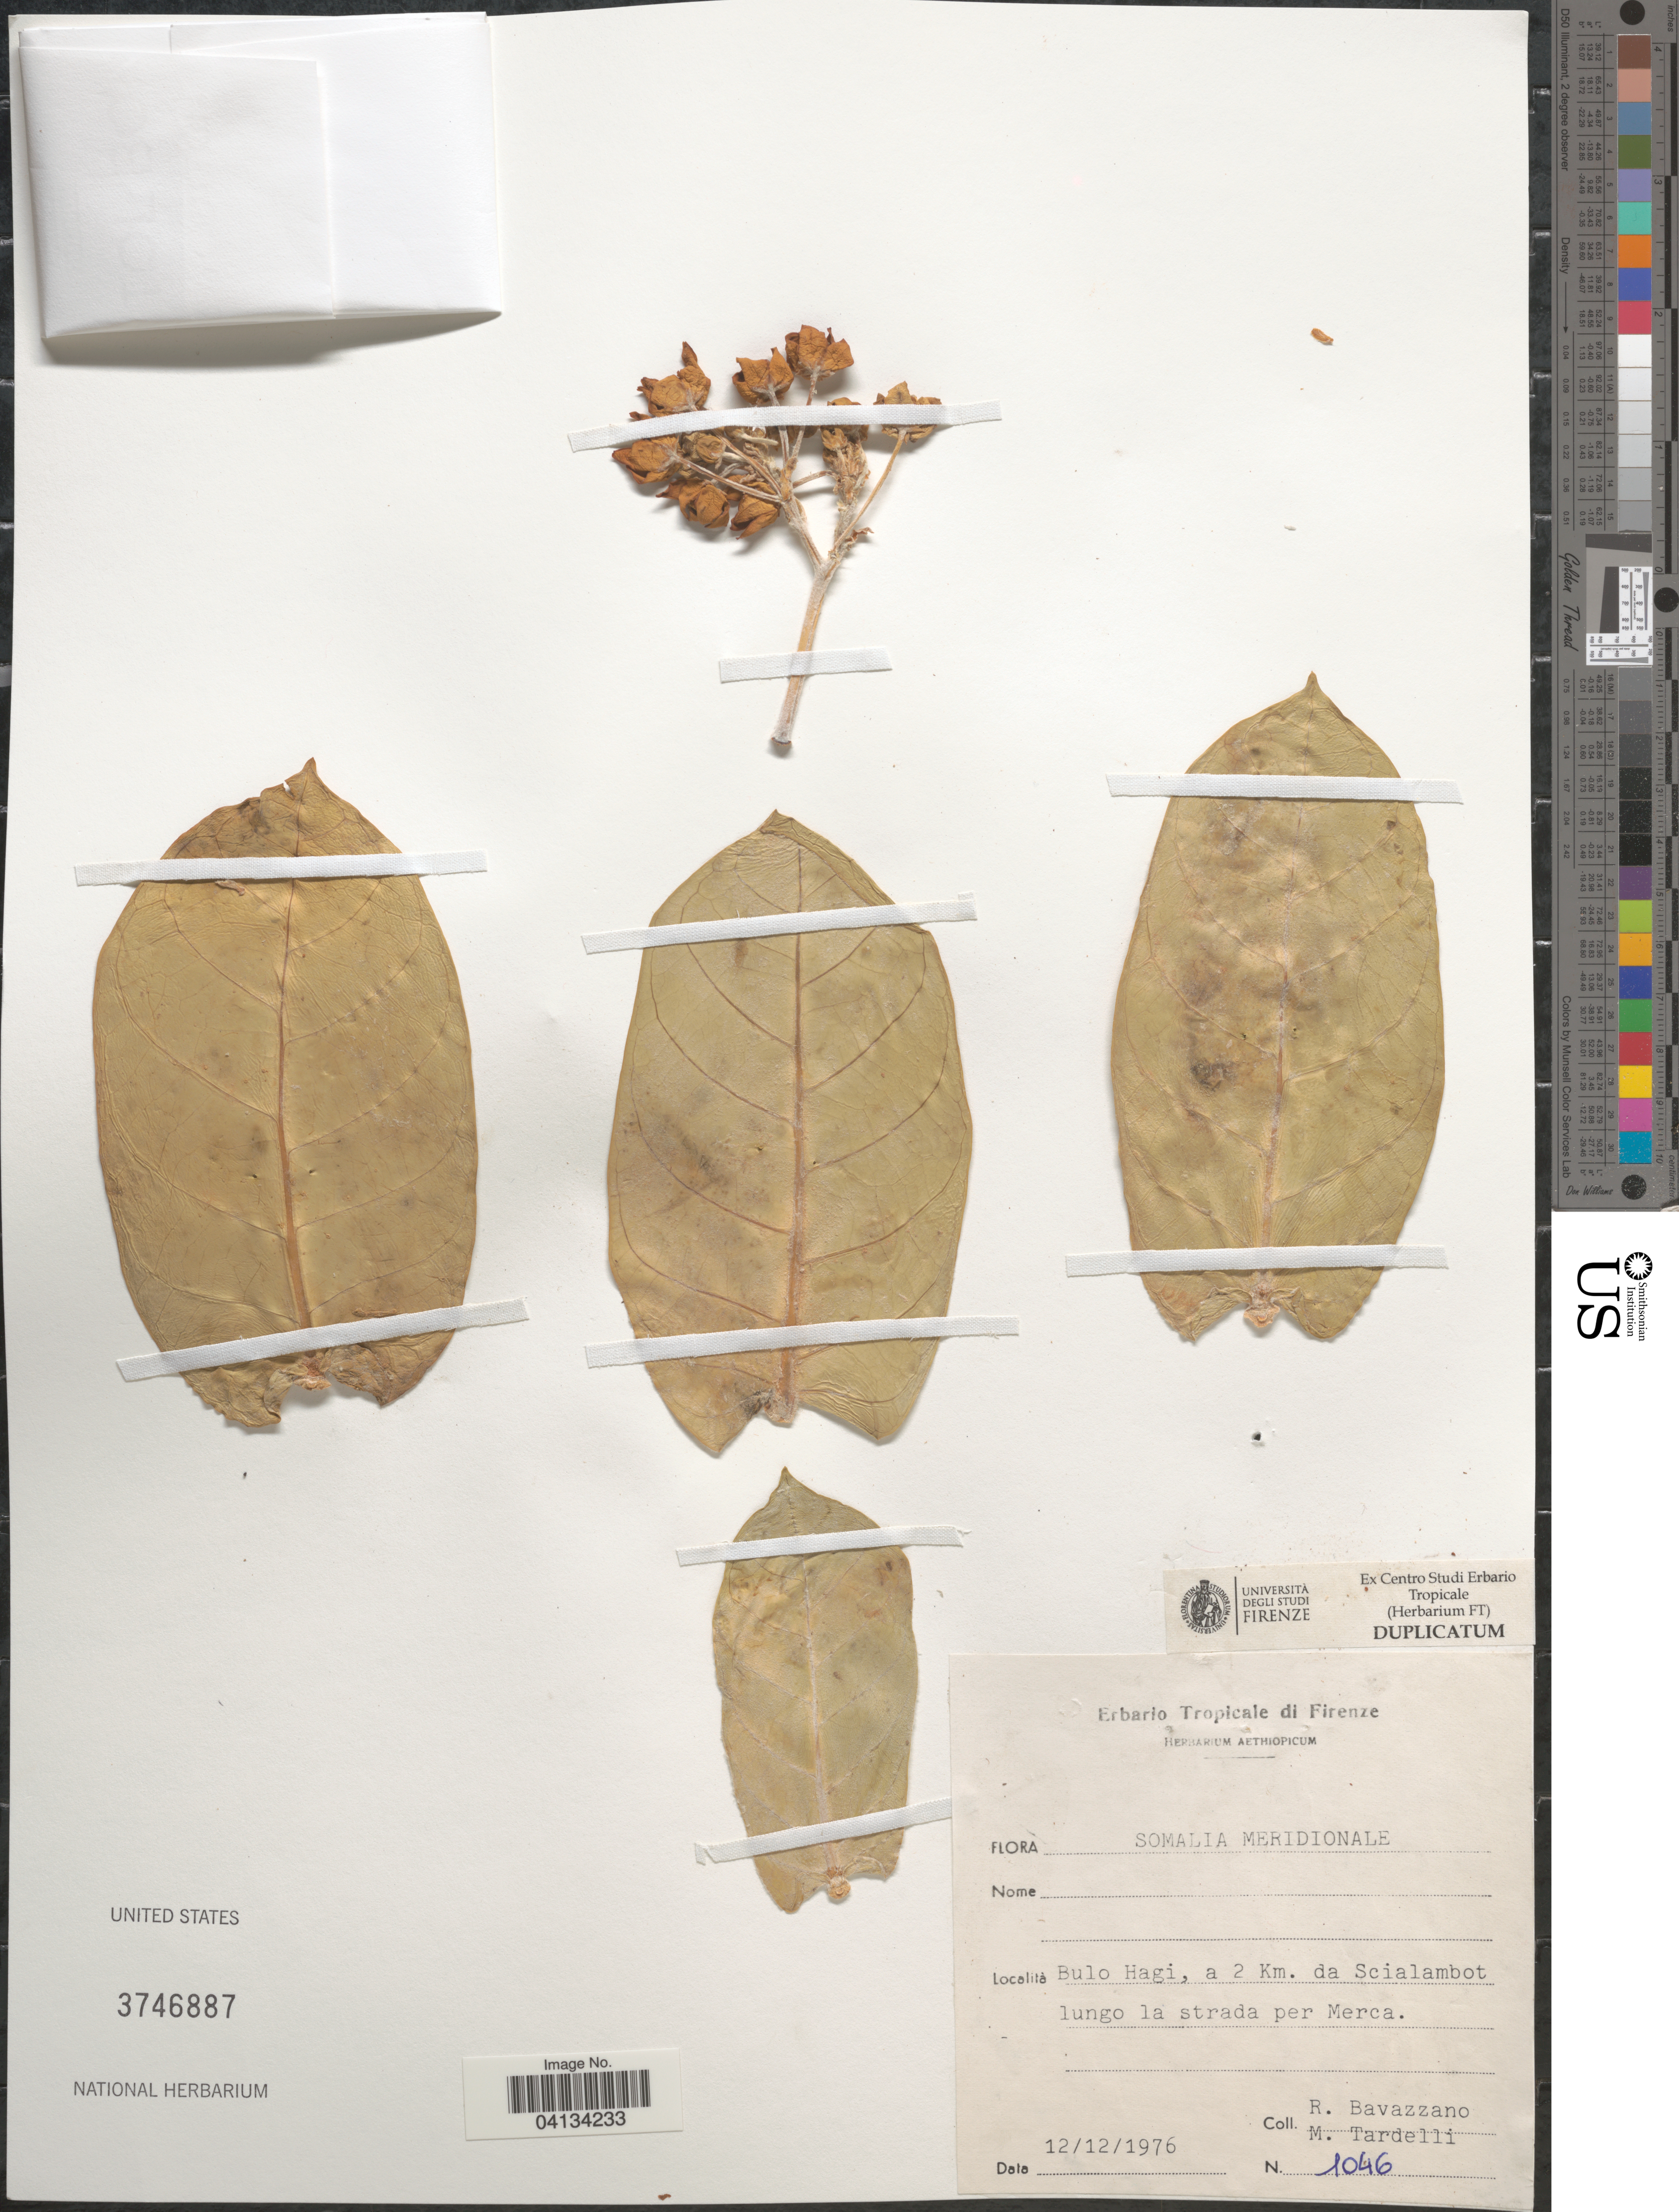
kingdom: Plantae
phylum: Tracheophyta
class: Magnoliopsida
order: Gentianales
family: Apocynaceae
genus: Calotropis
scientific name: Calotropis procera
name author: (Aiton) W.T. Aiton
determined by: Strong, M. T., (US), Smithsonian Institution - National Museum of Natural History (UNITED STATES)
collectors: R. Bavazzano & M. Tardelli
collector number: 1046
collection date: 1976-12-12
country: Somalia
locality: Somalia Meridionale. Bulo Hagi, a 2 Km. da Scialambot lungo la strada per Merca.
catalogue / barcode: US 3746887